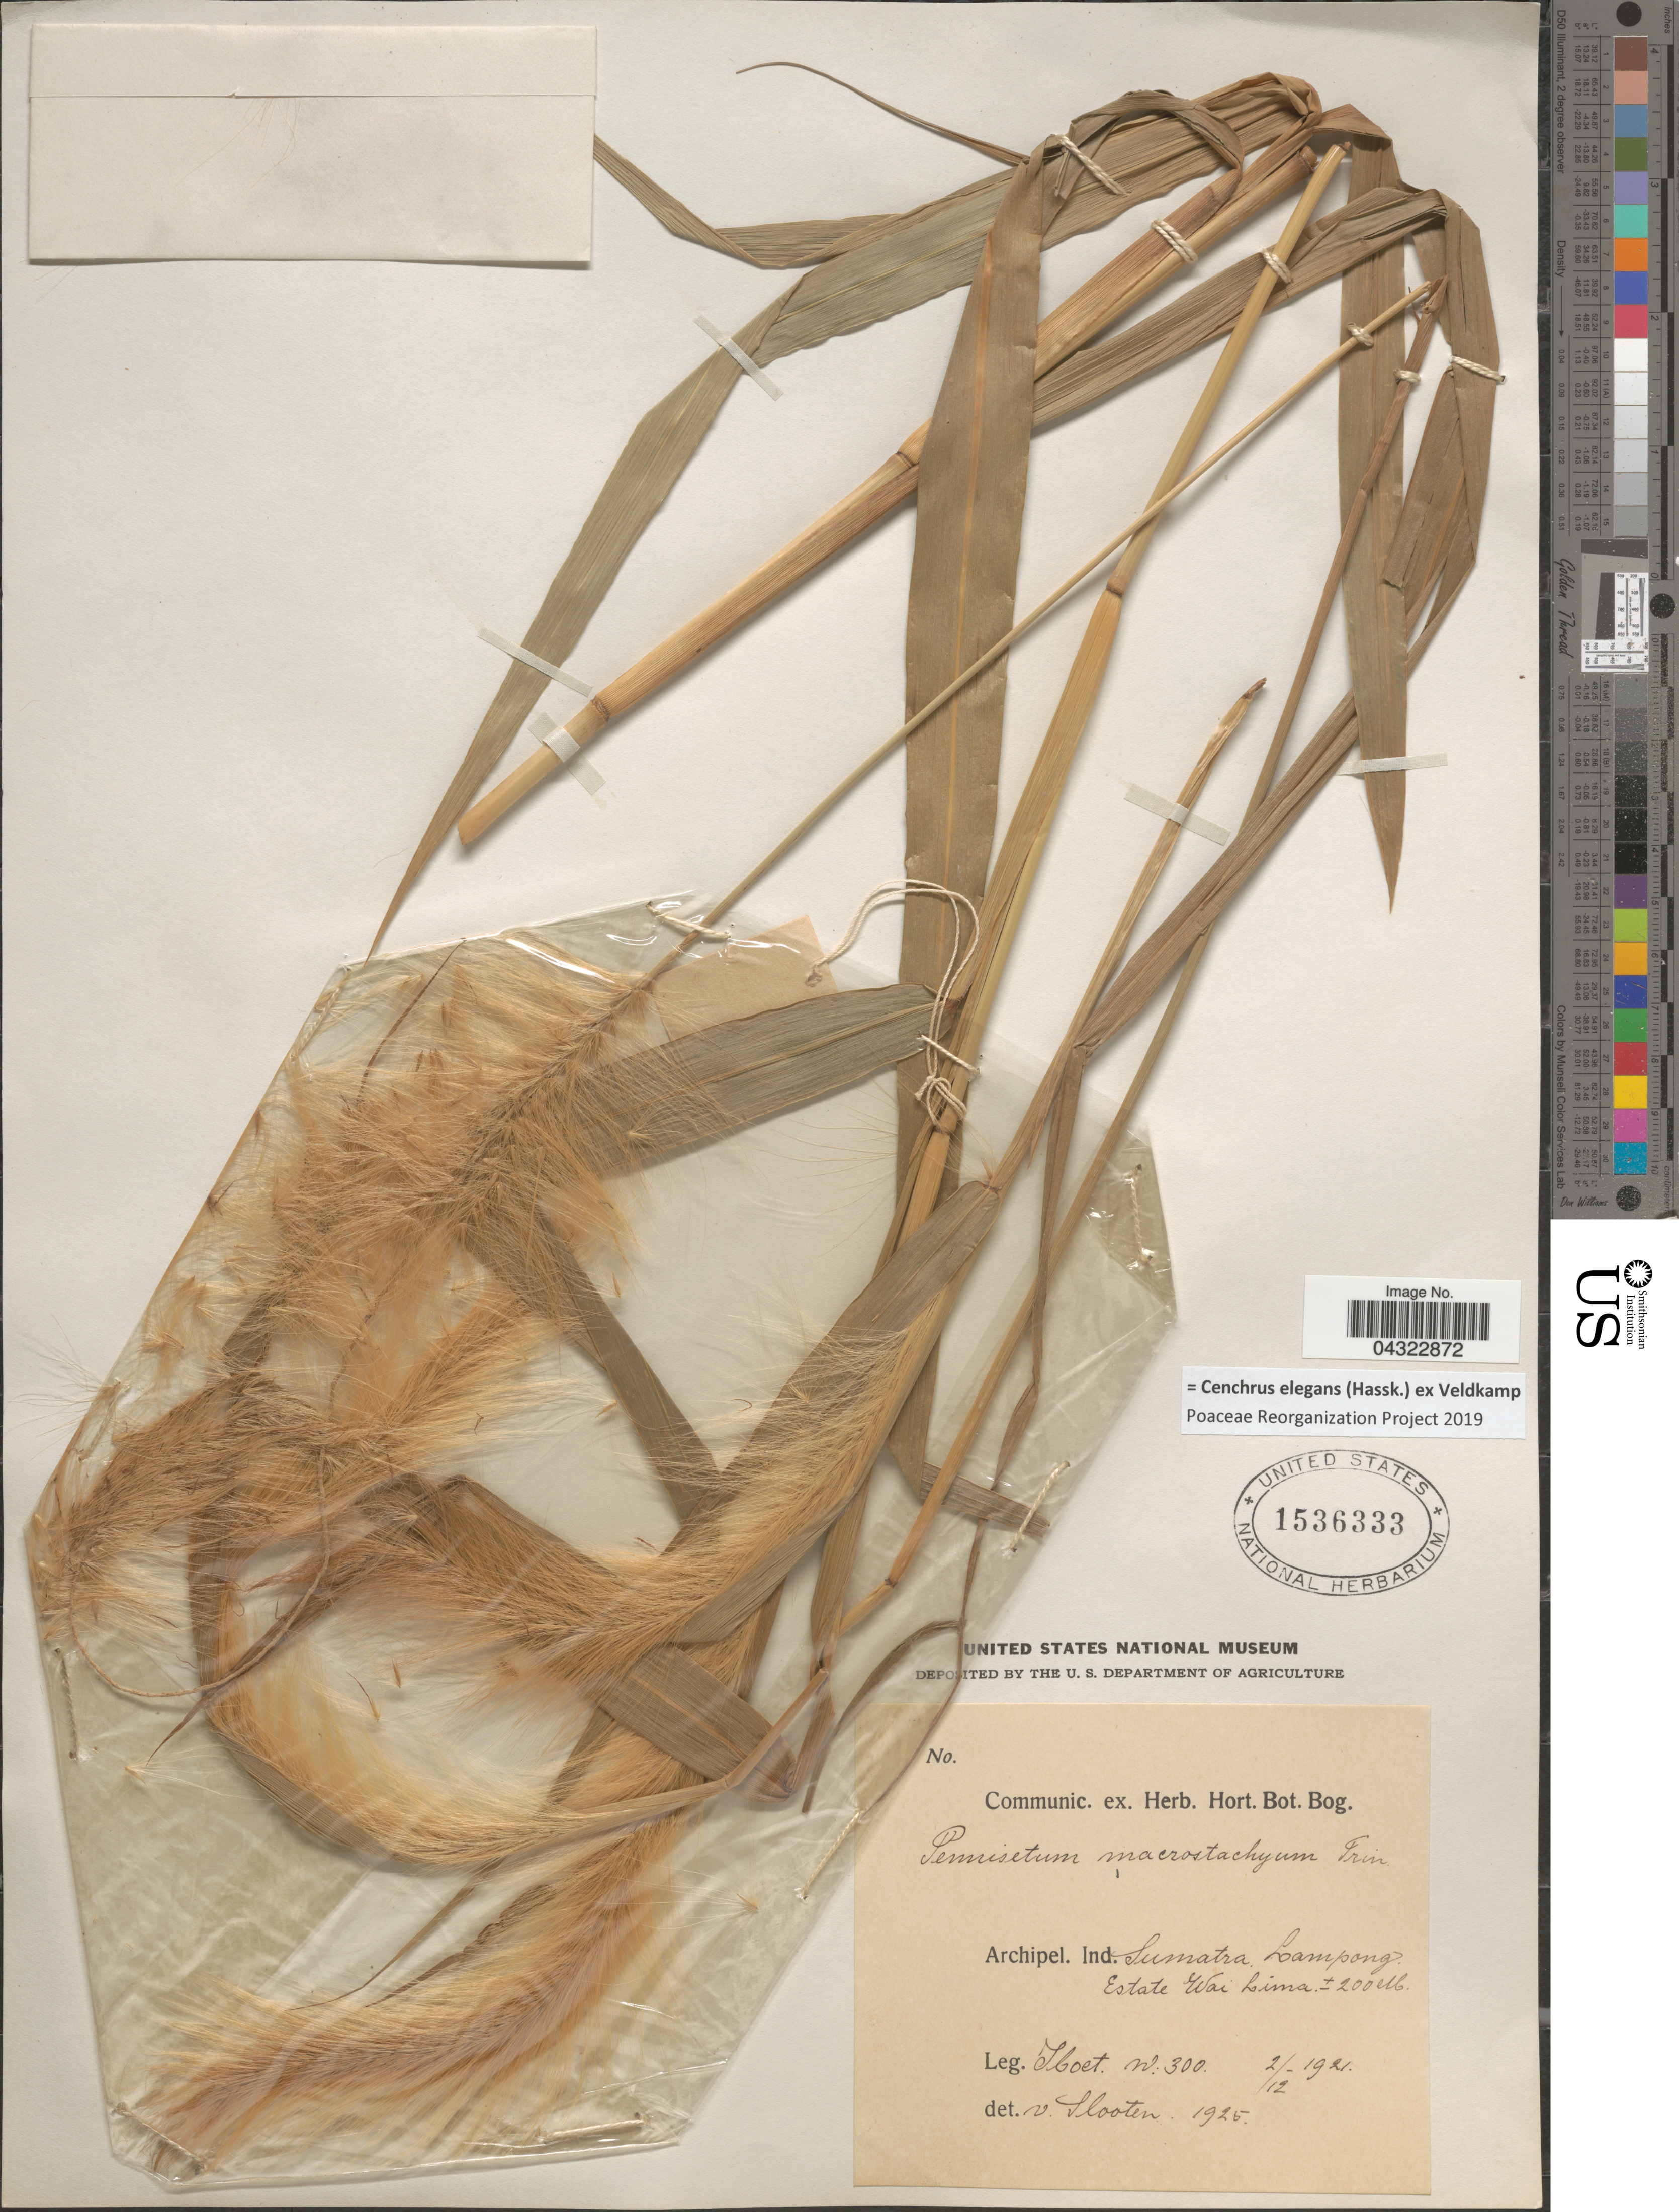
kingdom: Plantae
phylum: Tracheophyta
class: Liliopsida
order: Poales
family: Poaceae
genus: Cenchrus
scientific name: Cenchrus elegans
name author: (Hassk.) Veldkamp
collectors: -. Iboet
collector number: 300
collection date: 1921-12-02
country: Indonesia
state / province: Sumatra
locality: Archipel. Ind. Sumatra Lampong. Estate Wai Lima.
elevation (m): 200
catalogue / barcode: US 1536333